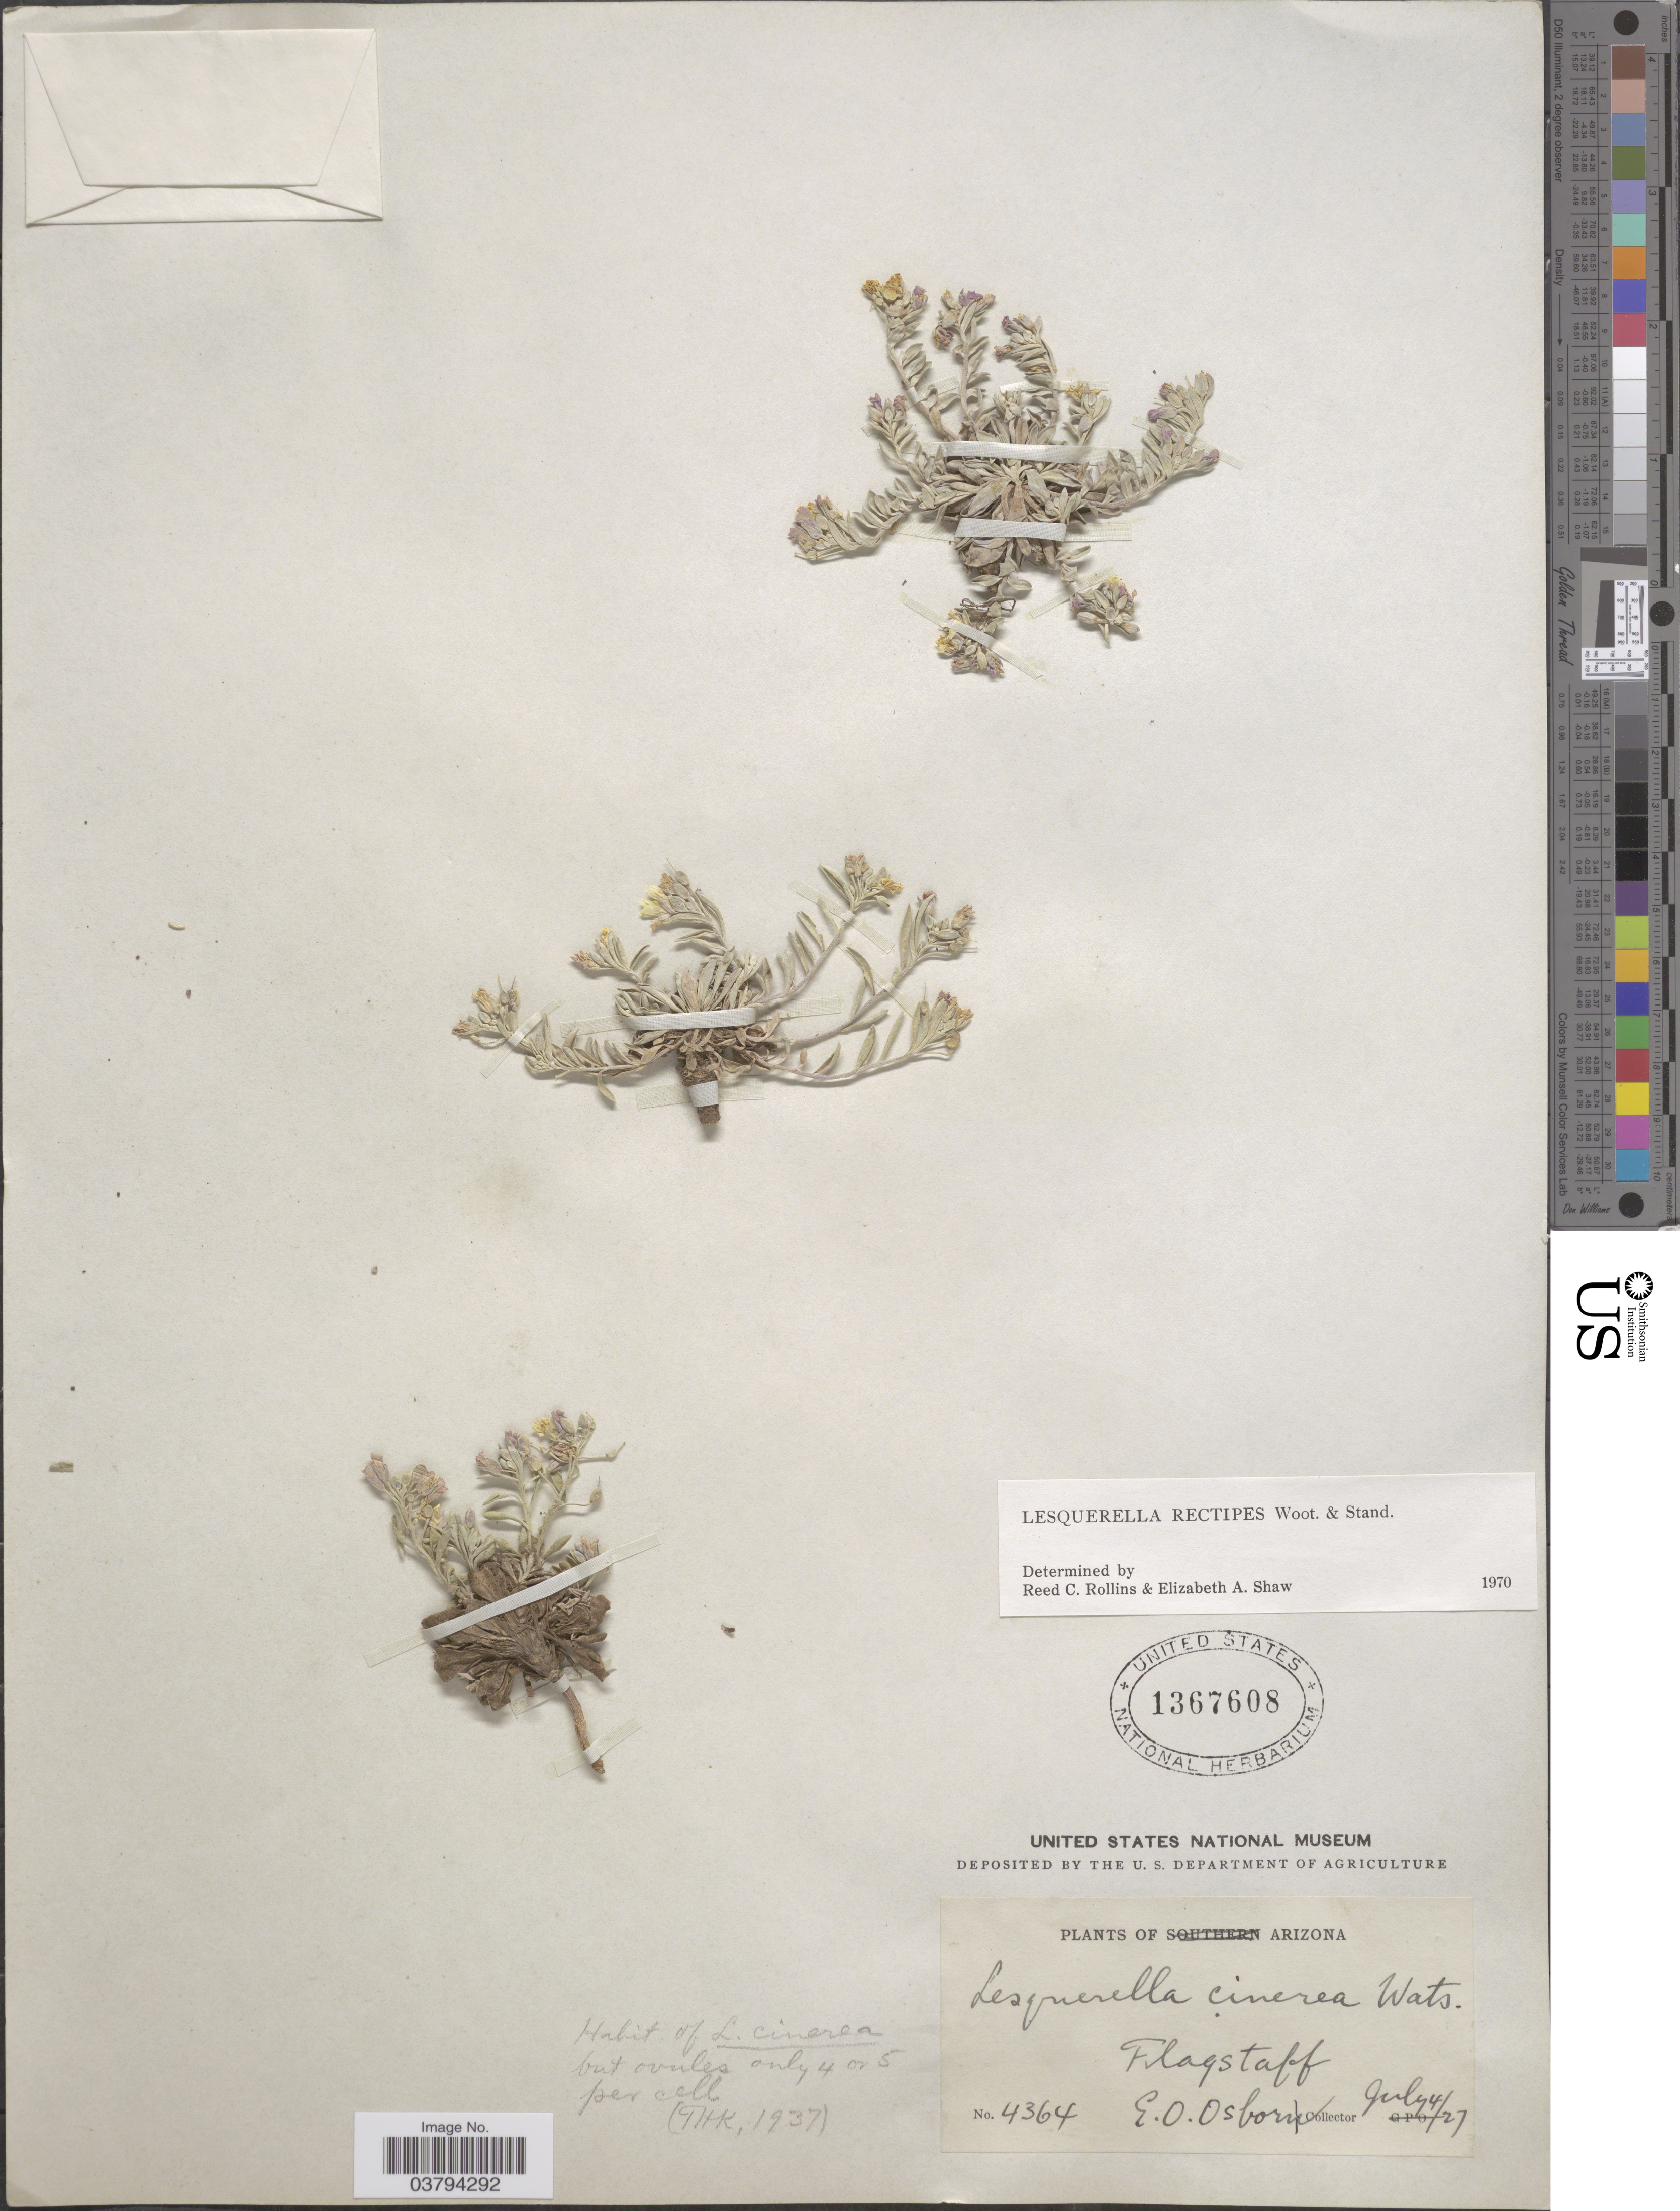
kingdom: Plantae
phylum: Tracheophyta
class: Magnoliopsida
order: Brassicales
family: Brassicaceae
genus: Lesquerella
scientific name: Lesquerella rectipes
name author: Wooton & Standl.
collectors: E. Osborn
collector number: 4364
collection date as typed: Transcribed d/m/y: 4/7/27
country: United States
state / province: Arizona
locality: Flagstaff.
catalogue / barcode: US 1367608